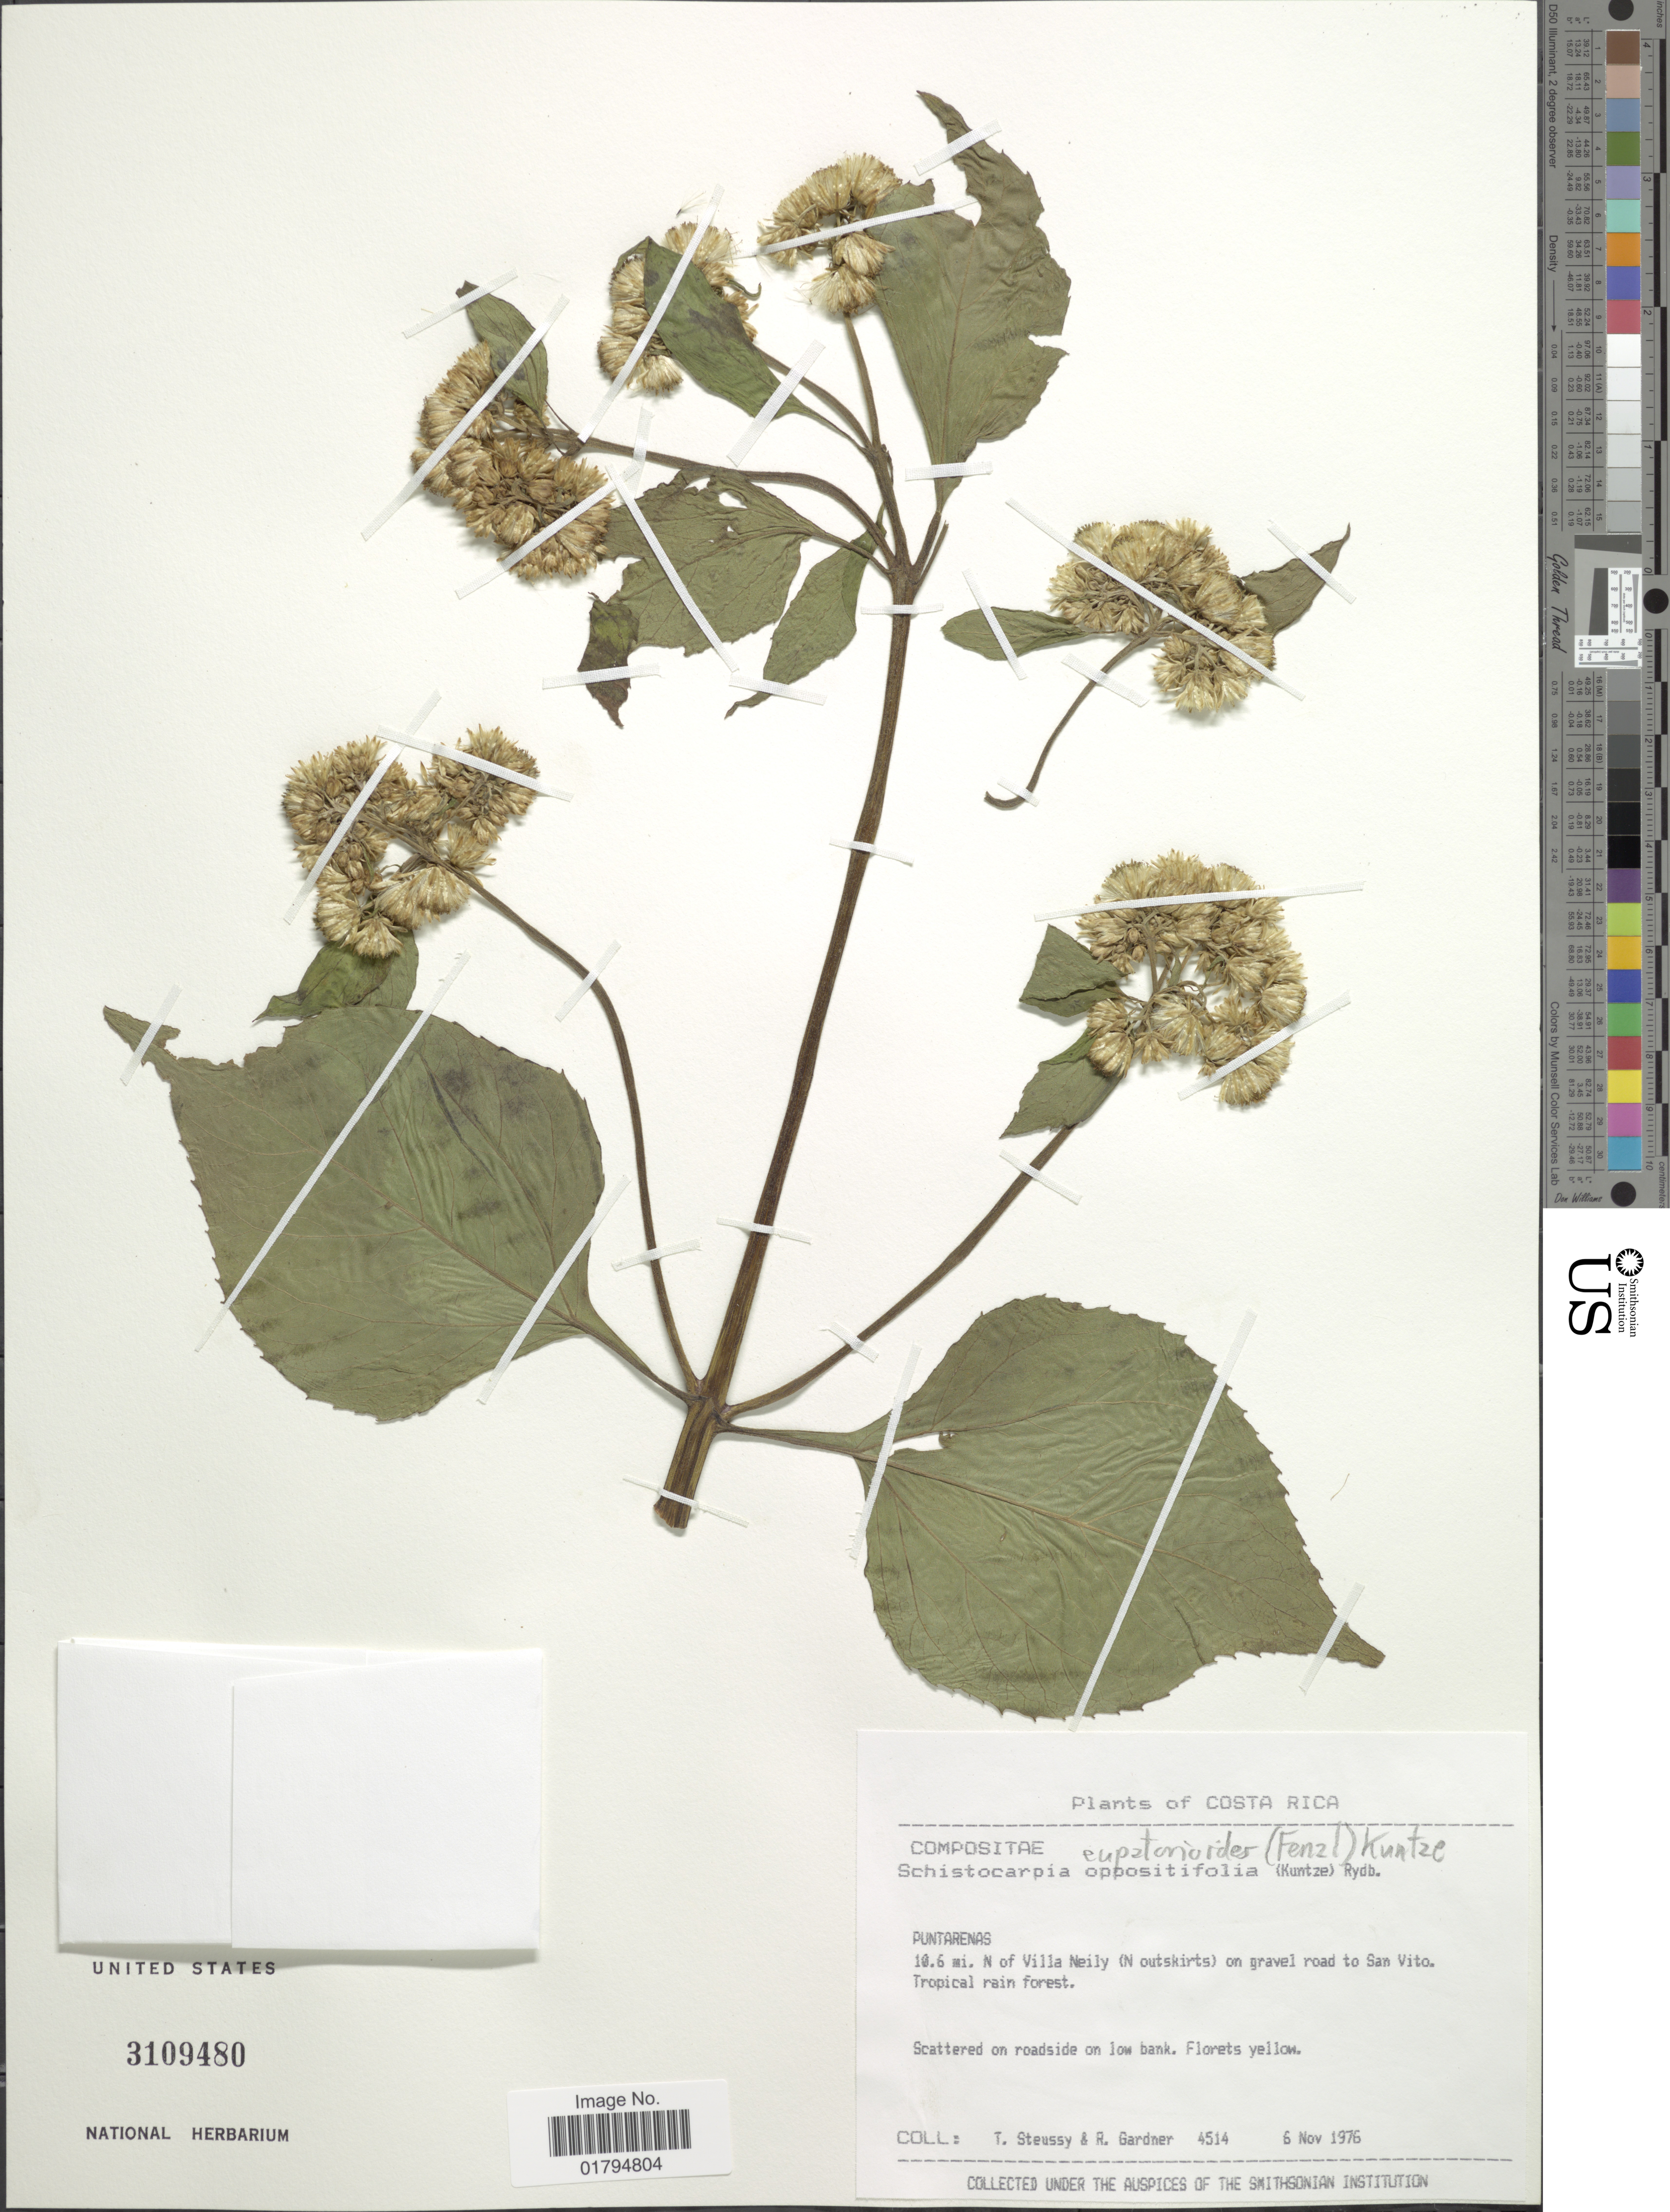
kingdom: Plantae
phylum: Tracheophyta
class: Magnoliopsida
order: Asterales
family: Asteraceae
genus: Schistocarpha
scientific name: Schistocarpha eupatorioides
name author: (Fenzl) Kuntze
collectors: T. Steussy & R. C. Gardner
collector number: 4514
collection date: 1976-11-06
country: Costa Rica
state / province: Puntarenas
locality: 10.6 mi. N of Villa Neily (N outskirts) on gravel road to San Vito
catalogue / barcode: US 3109480